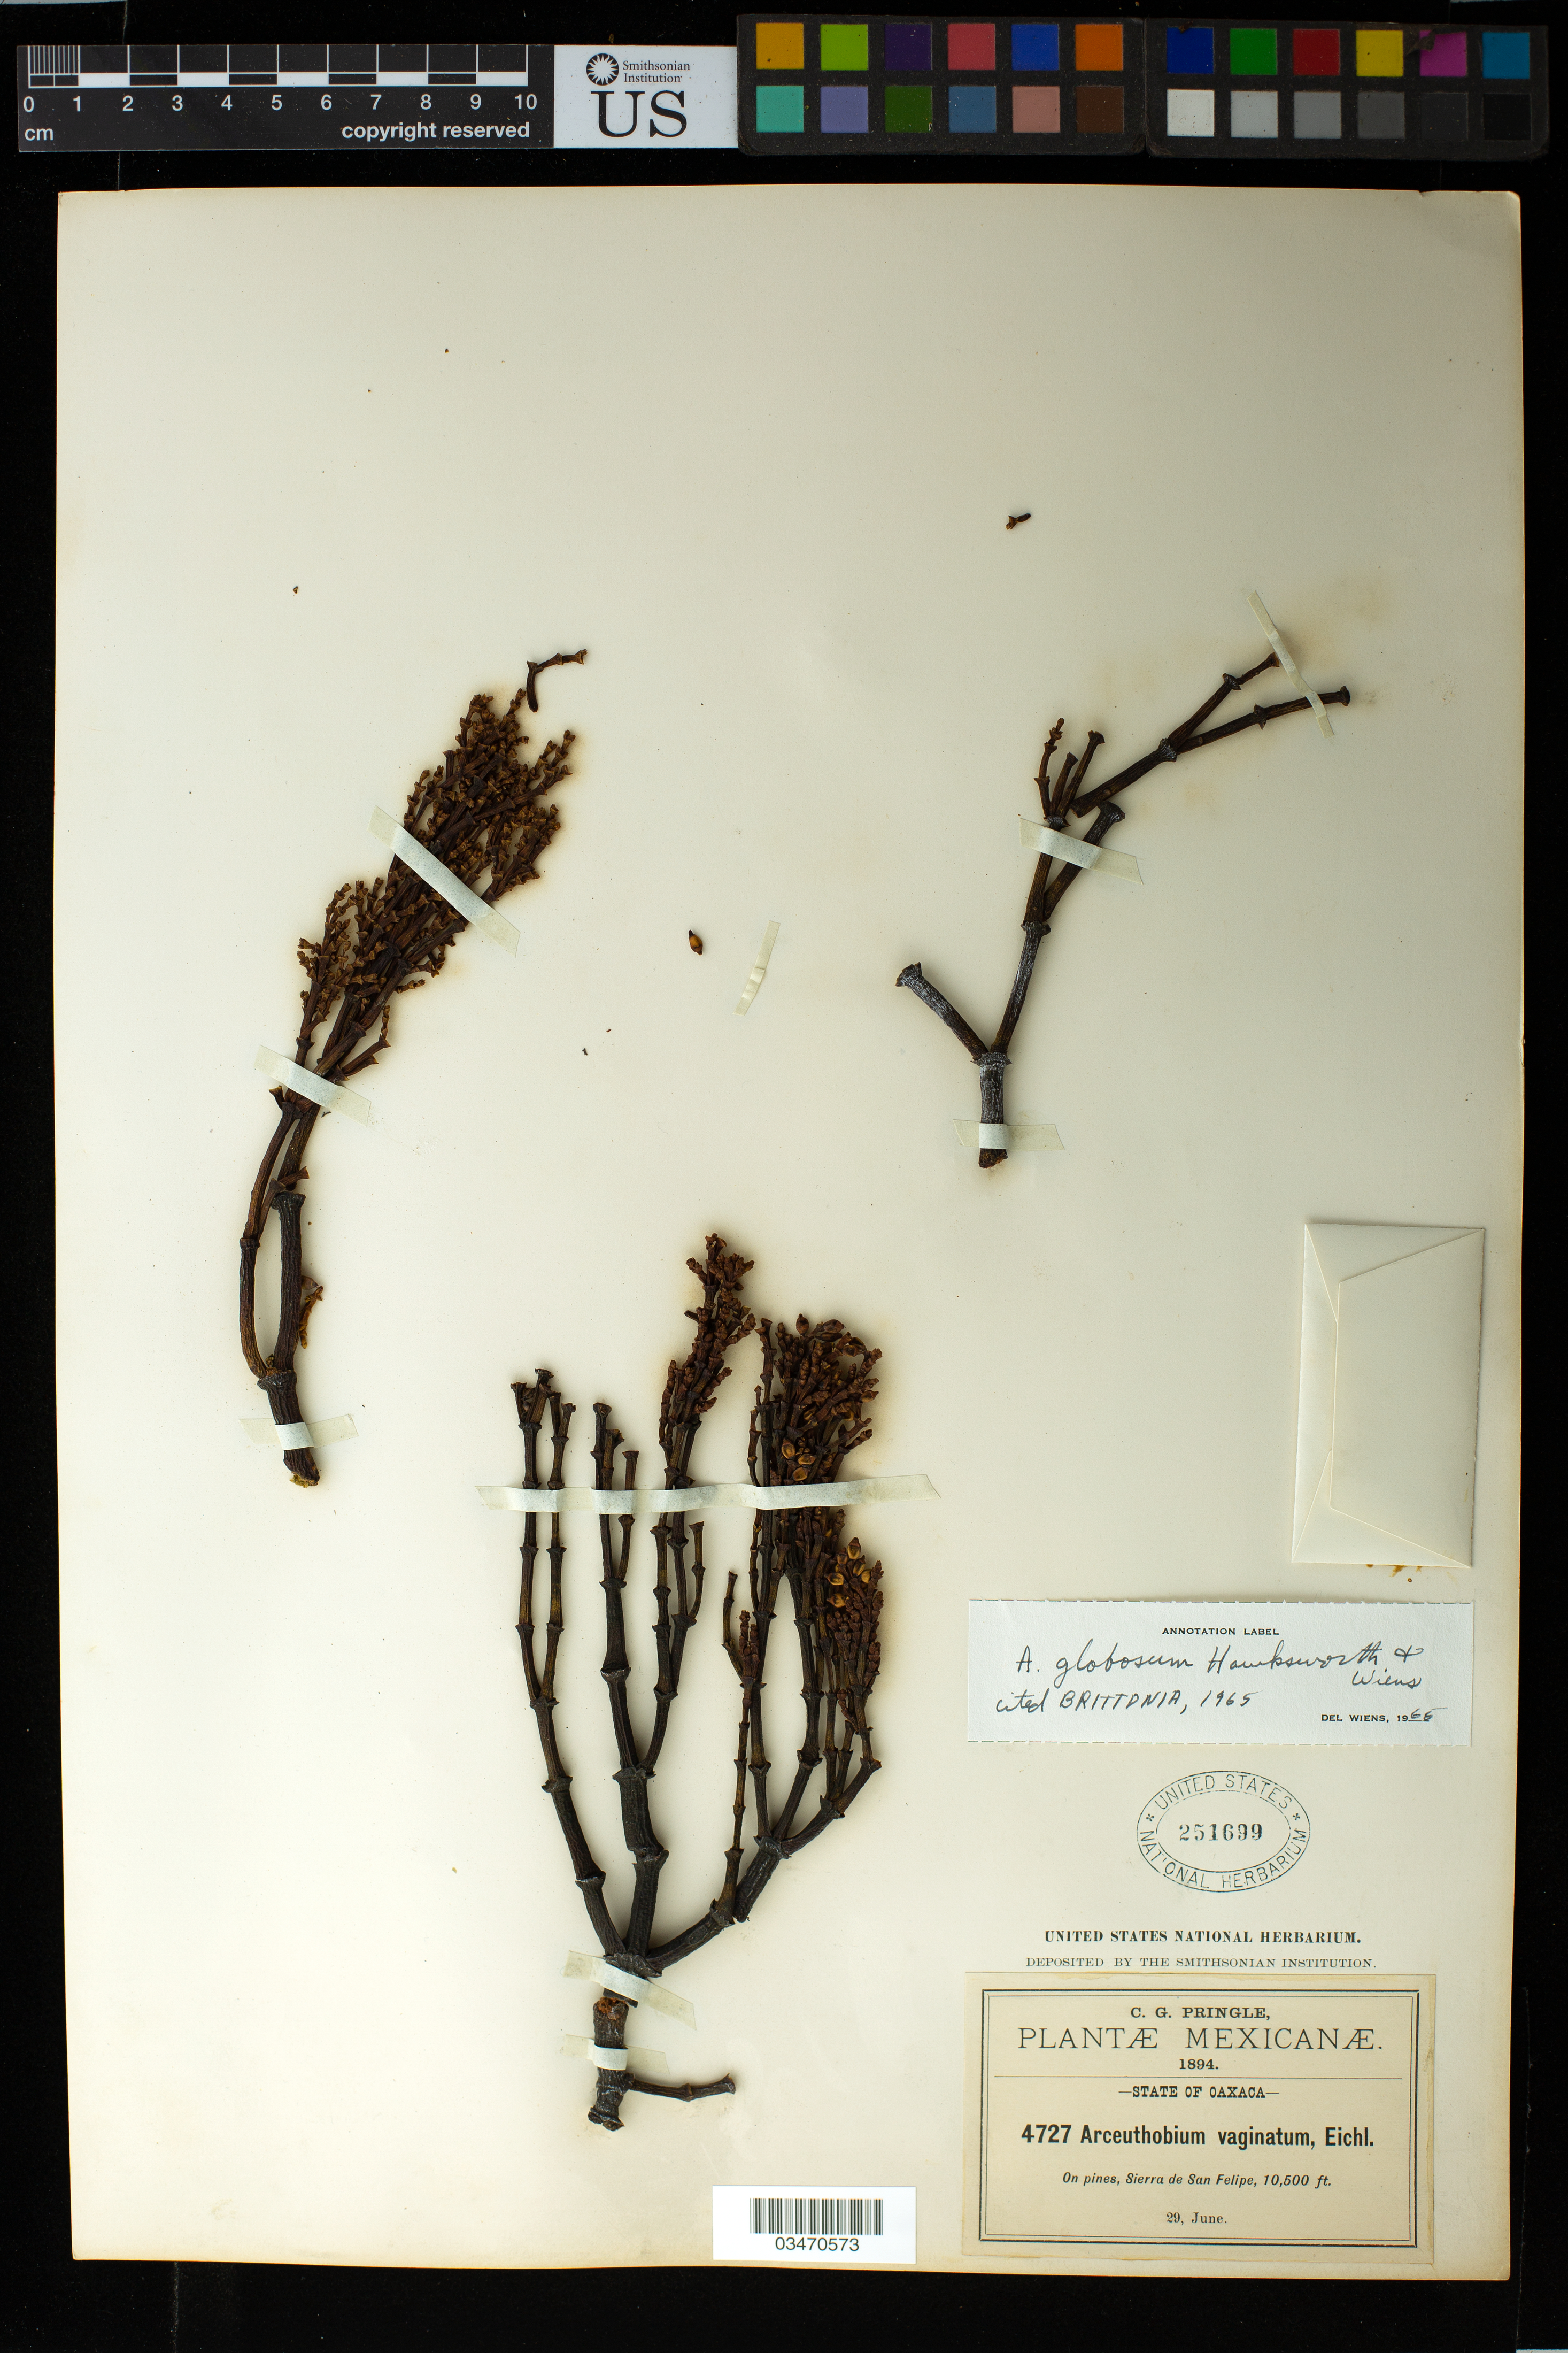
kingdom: Plantae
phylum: Tracheophyta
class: Magnoliopsida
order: Santalales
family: Viscaceae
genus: Arceuthobium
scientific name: Arceuthobium globosum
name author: Hawksw. & Wiens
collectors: C. G. Pringle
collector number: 4727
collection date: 1894-06-29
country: Mexico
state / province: Oaxaca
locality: Serra de San Felipe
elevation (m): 3200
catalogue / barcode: US 251699